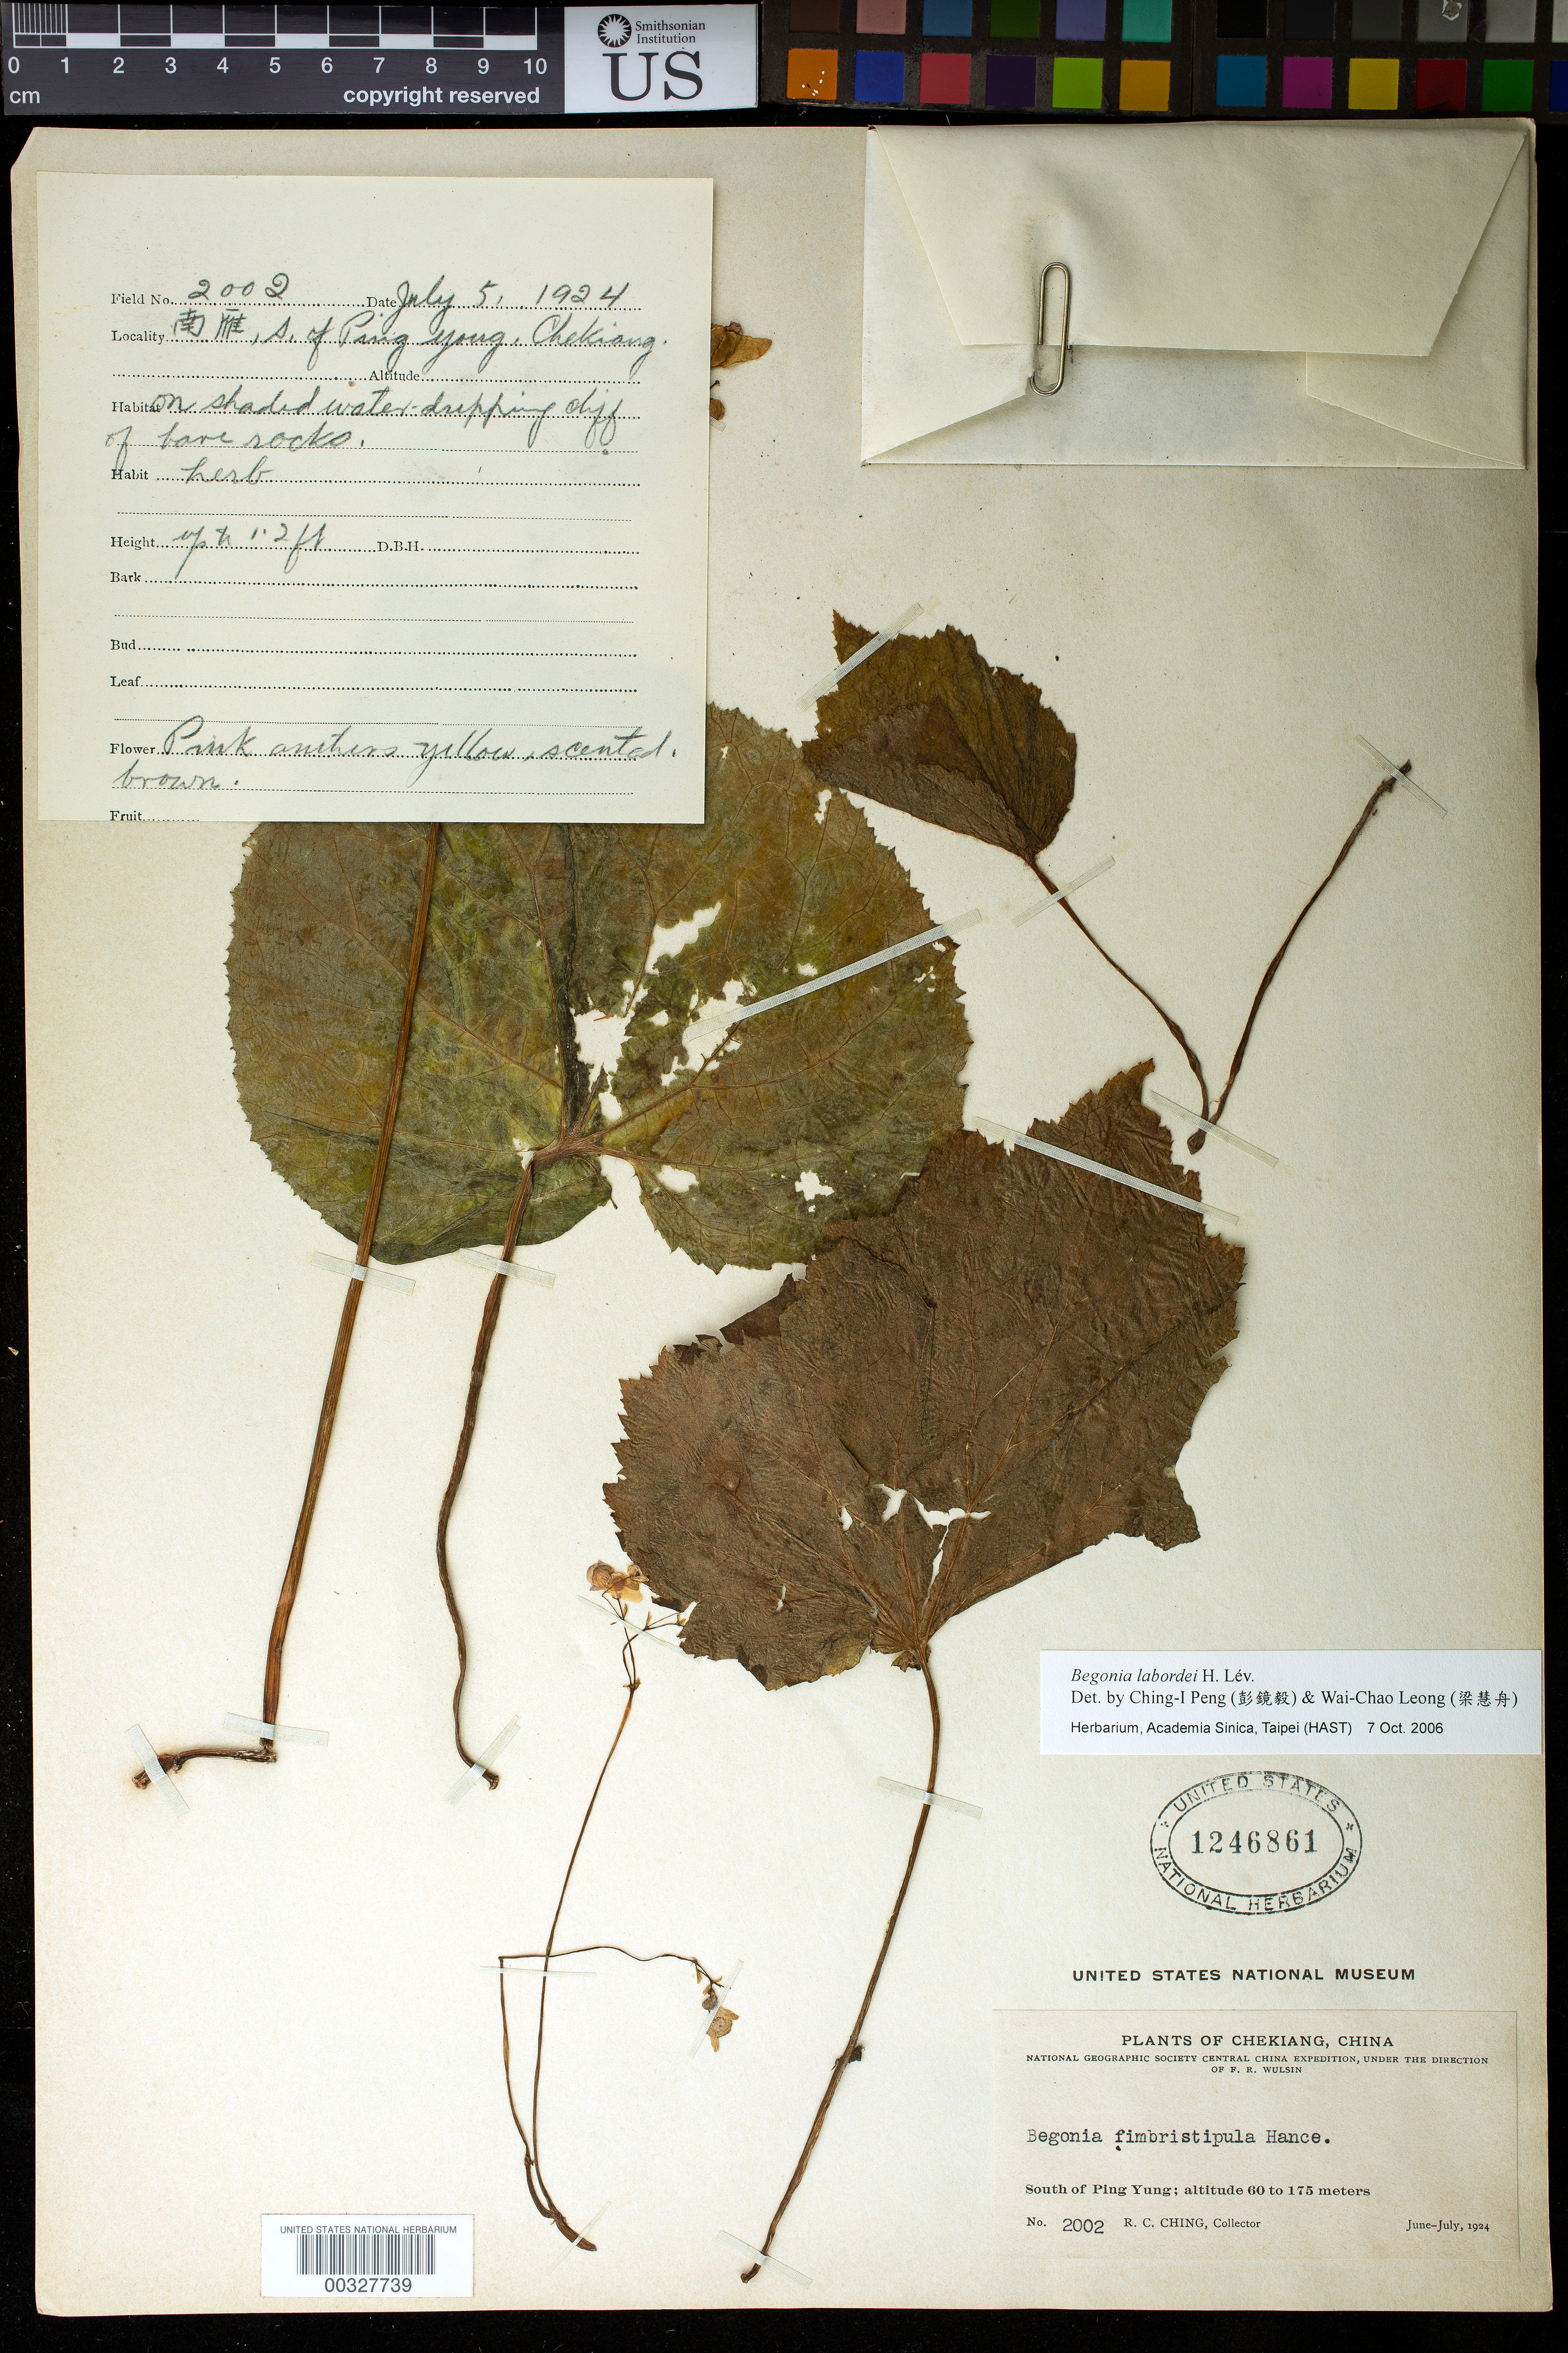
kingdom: Plantae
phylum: Tracheophyta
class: Magnoliopsida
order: Cucurbitales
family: Begoniaceae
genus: Begonia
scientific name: Begonia labordei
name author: H. Lév.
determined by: Peng, Ching-I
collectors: R. C. Ching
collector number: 2002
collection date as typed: Jun 1924 to -- Jul 1924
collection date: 1924-06/1924-07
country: China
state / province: Zhejiang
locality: S of ping yung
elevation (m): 60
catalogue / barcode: US 1246861